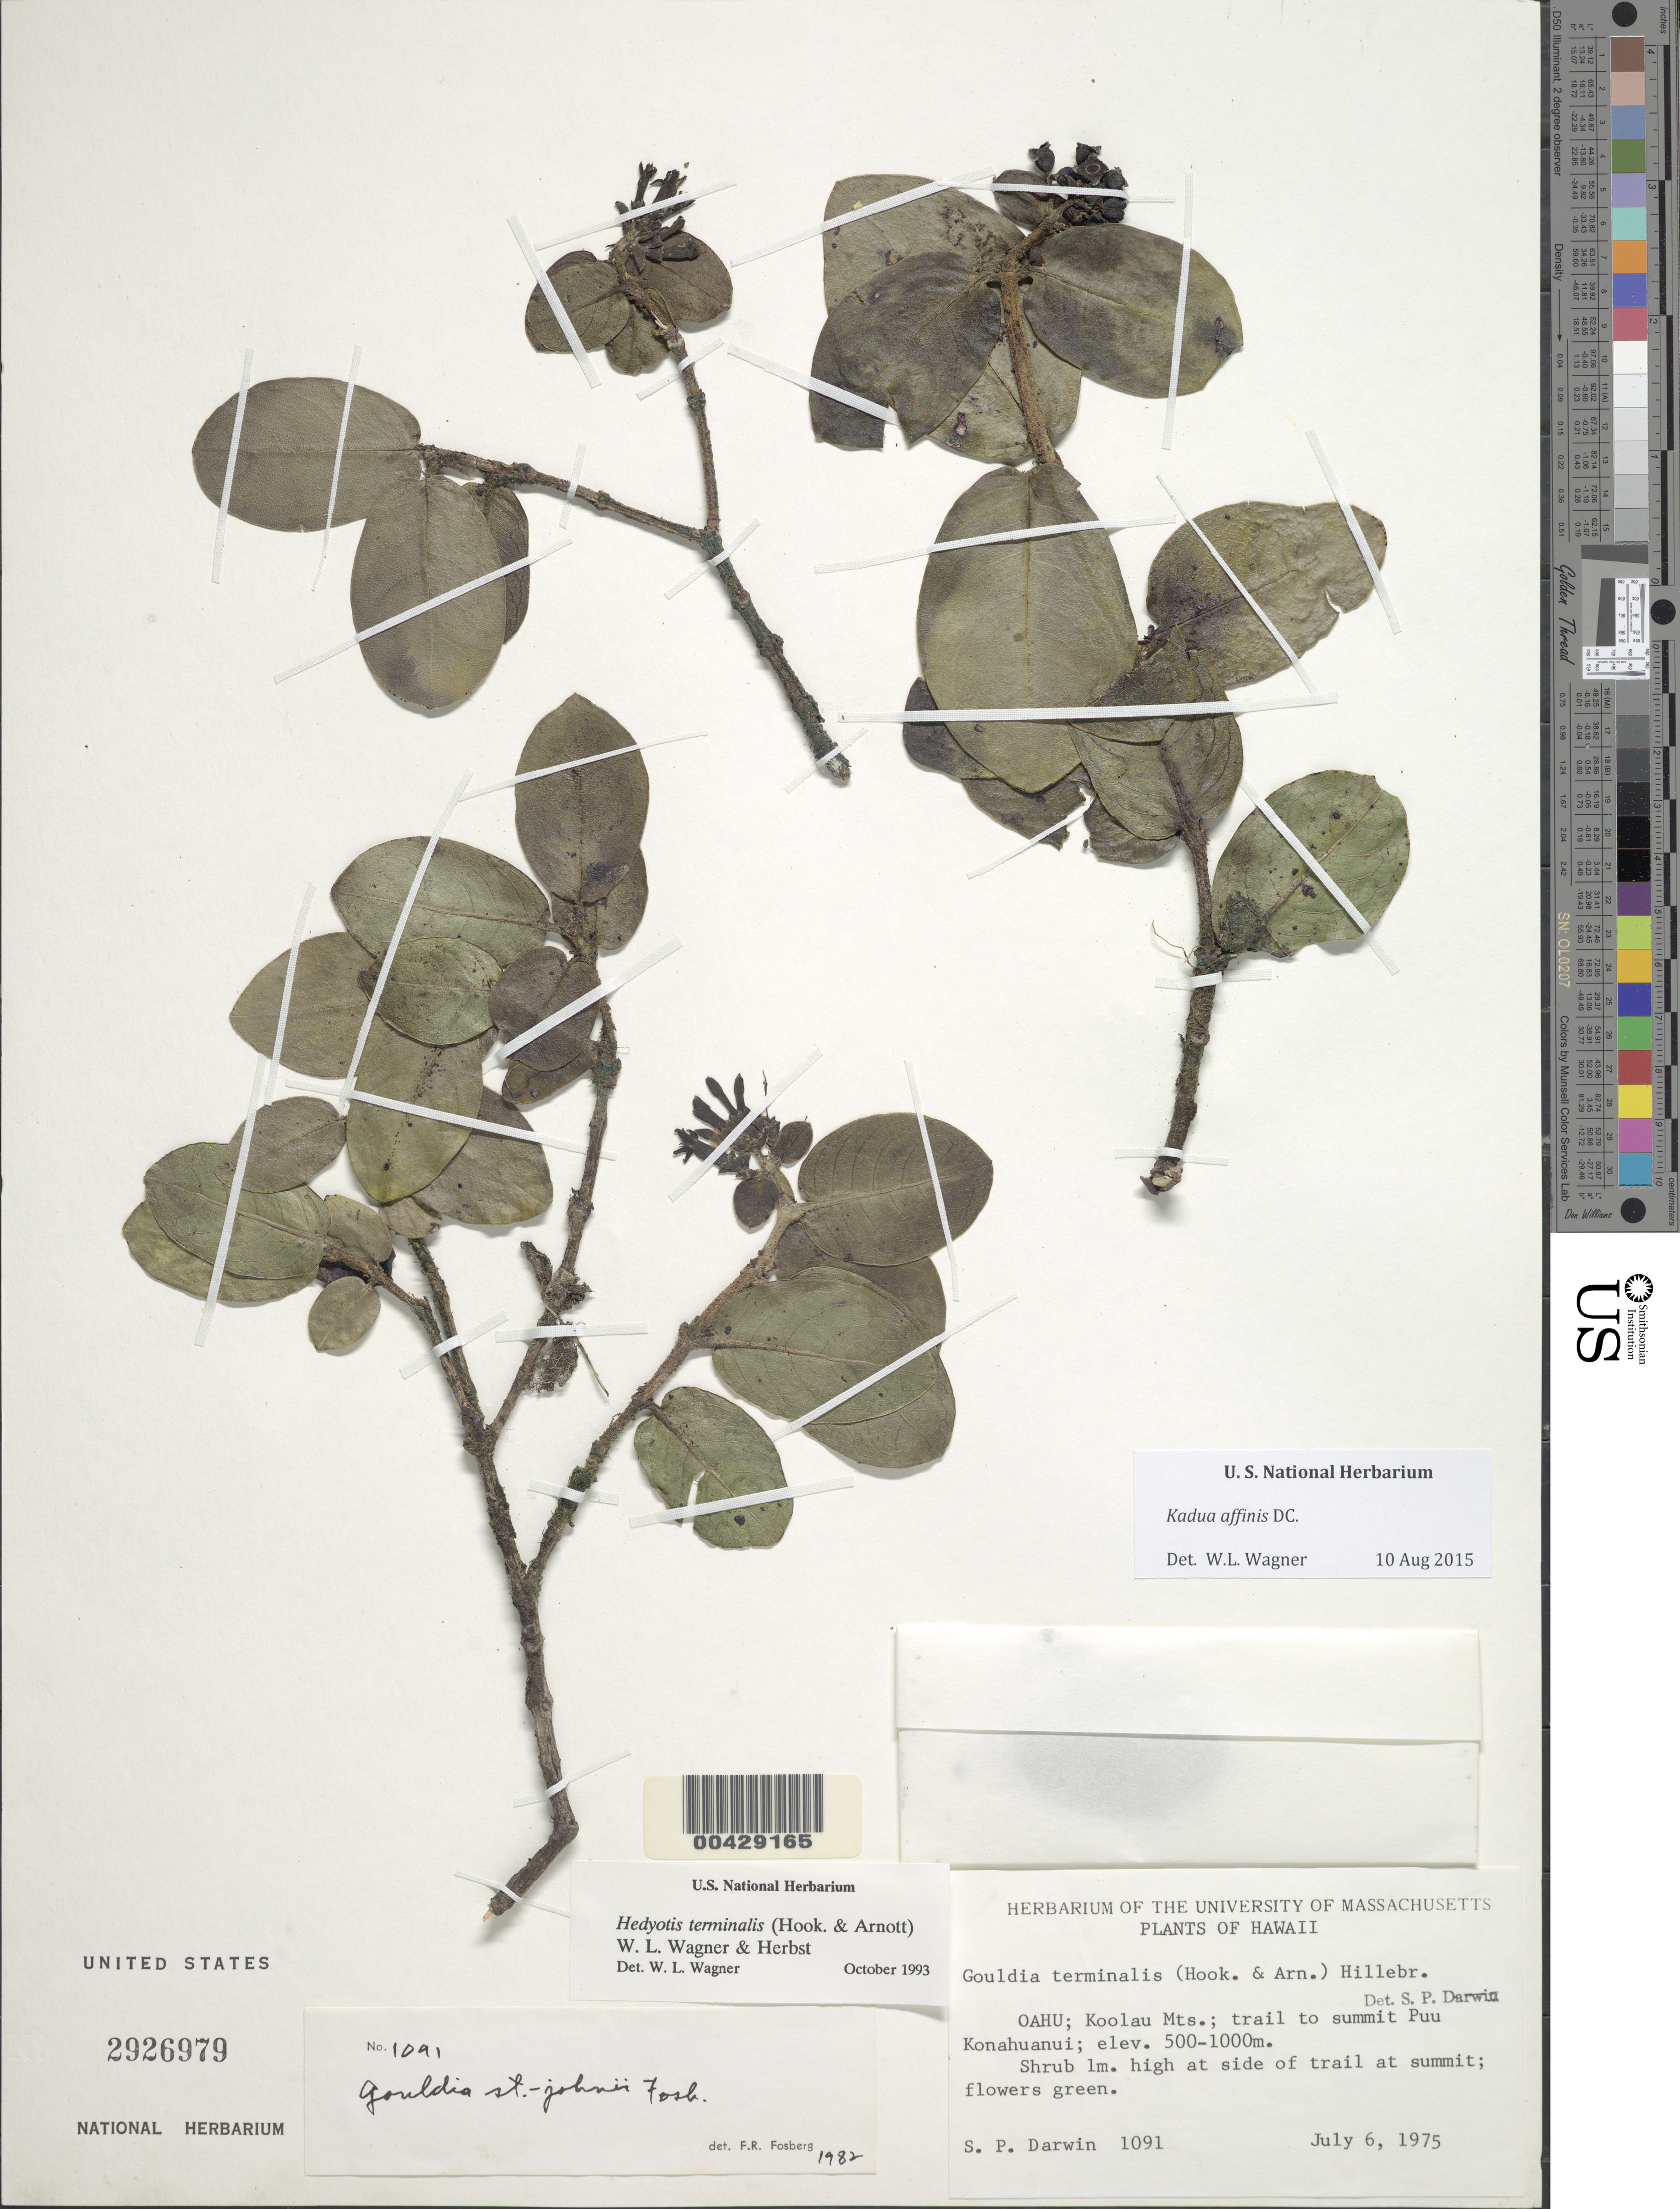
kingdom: Plantae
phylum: Tracheophyta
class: Magnoliopsida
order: Gentianales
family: Rubiaceae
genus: Kadua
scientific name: Kadua affinis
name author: DC.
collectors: S. P. Darwin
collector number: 1091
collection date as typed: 6 Jul 1975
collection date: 1975-07-06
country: United States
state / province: Hawaii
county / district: Honolulu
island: Oahu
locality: Koolau Mountains; trail to summit Puu Konahuanui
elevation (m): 500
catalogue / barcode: US 2926979